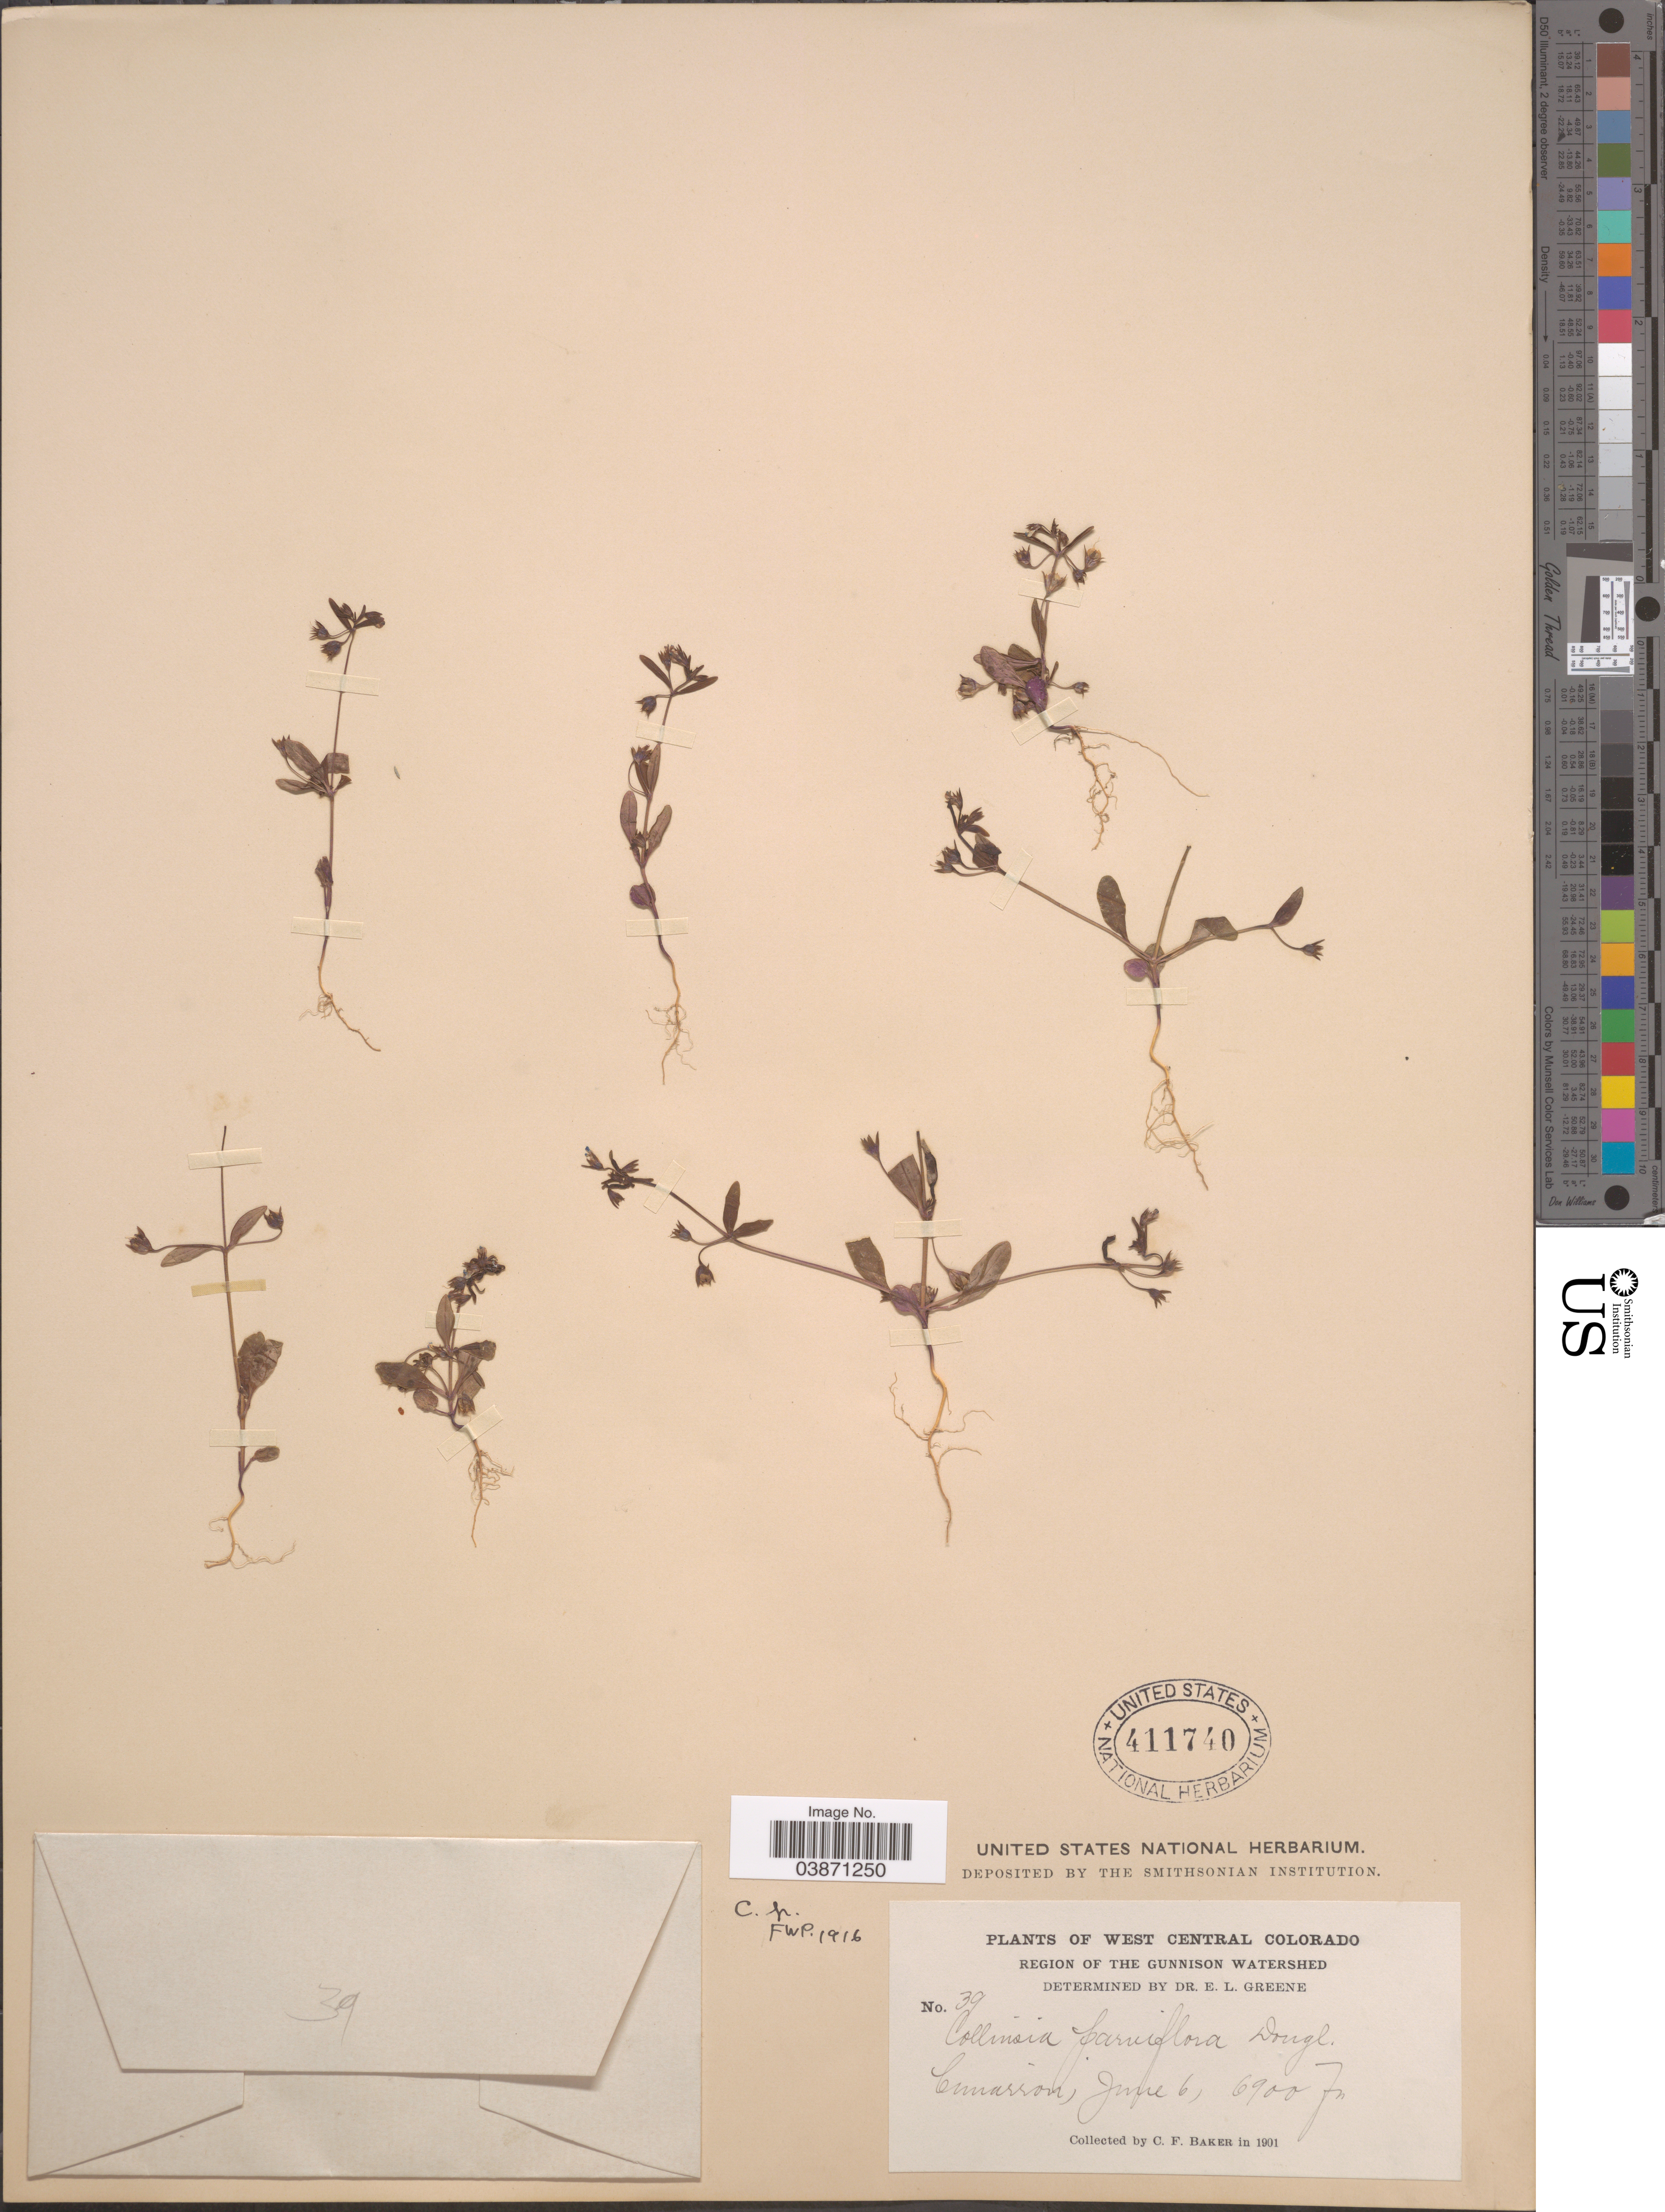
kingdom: Plantae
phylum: Tracheophyta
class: Magnoliopsida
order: Lamiales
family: Plantaginaceae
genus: Collinsia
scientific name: Collinsia parviflora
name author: Douglas ex Lindl.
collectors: C. F. Baker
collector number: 39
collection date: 1901-06-06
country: United States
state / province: Colorado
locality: West Central Colorado. Region of the Gunnison Watershed. Cimarron.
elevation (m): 2103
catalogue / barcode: US 411740